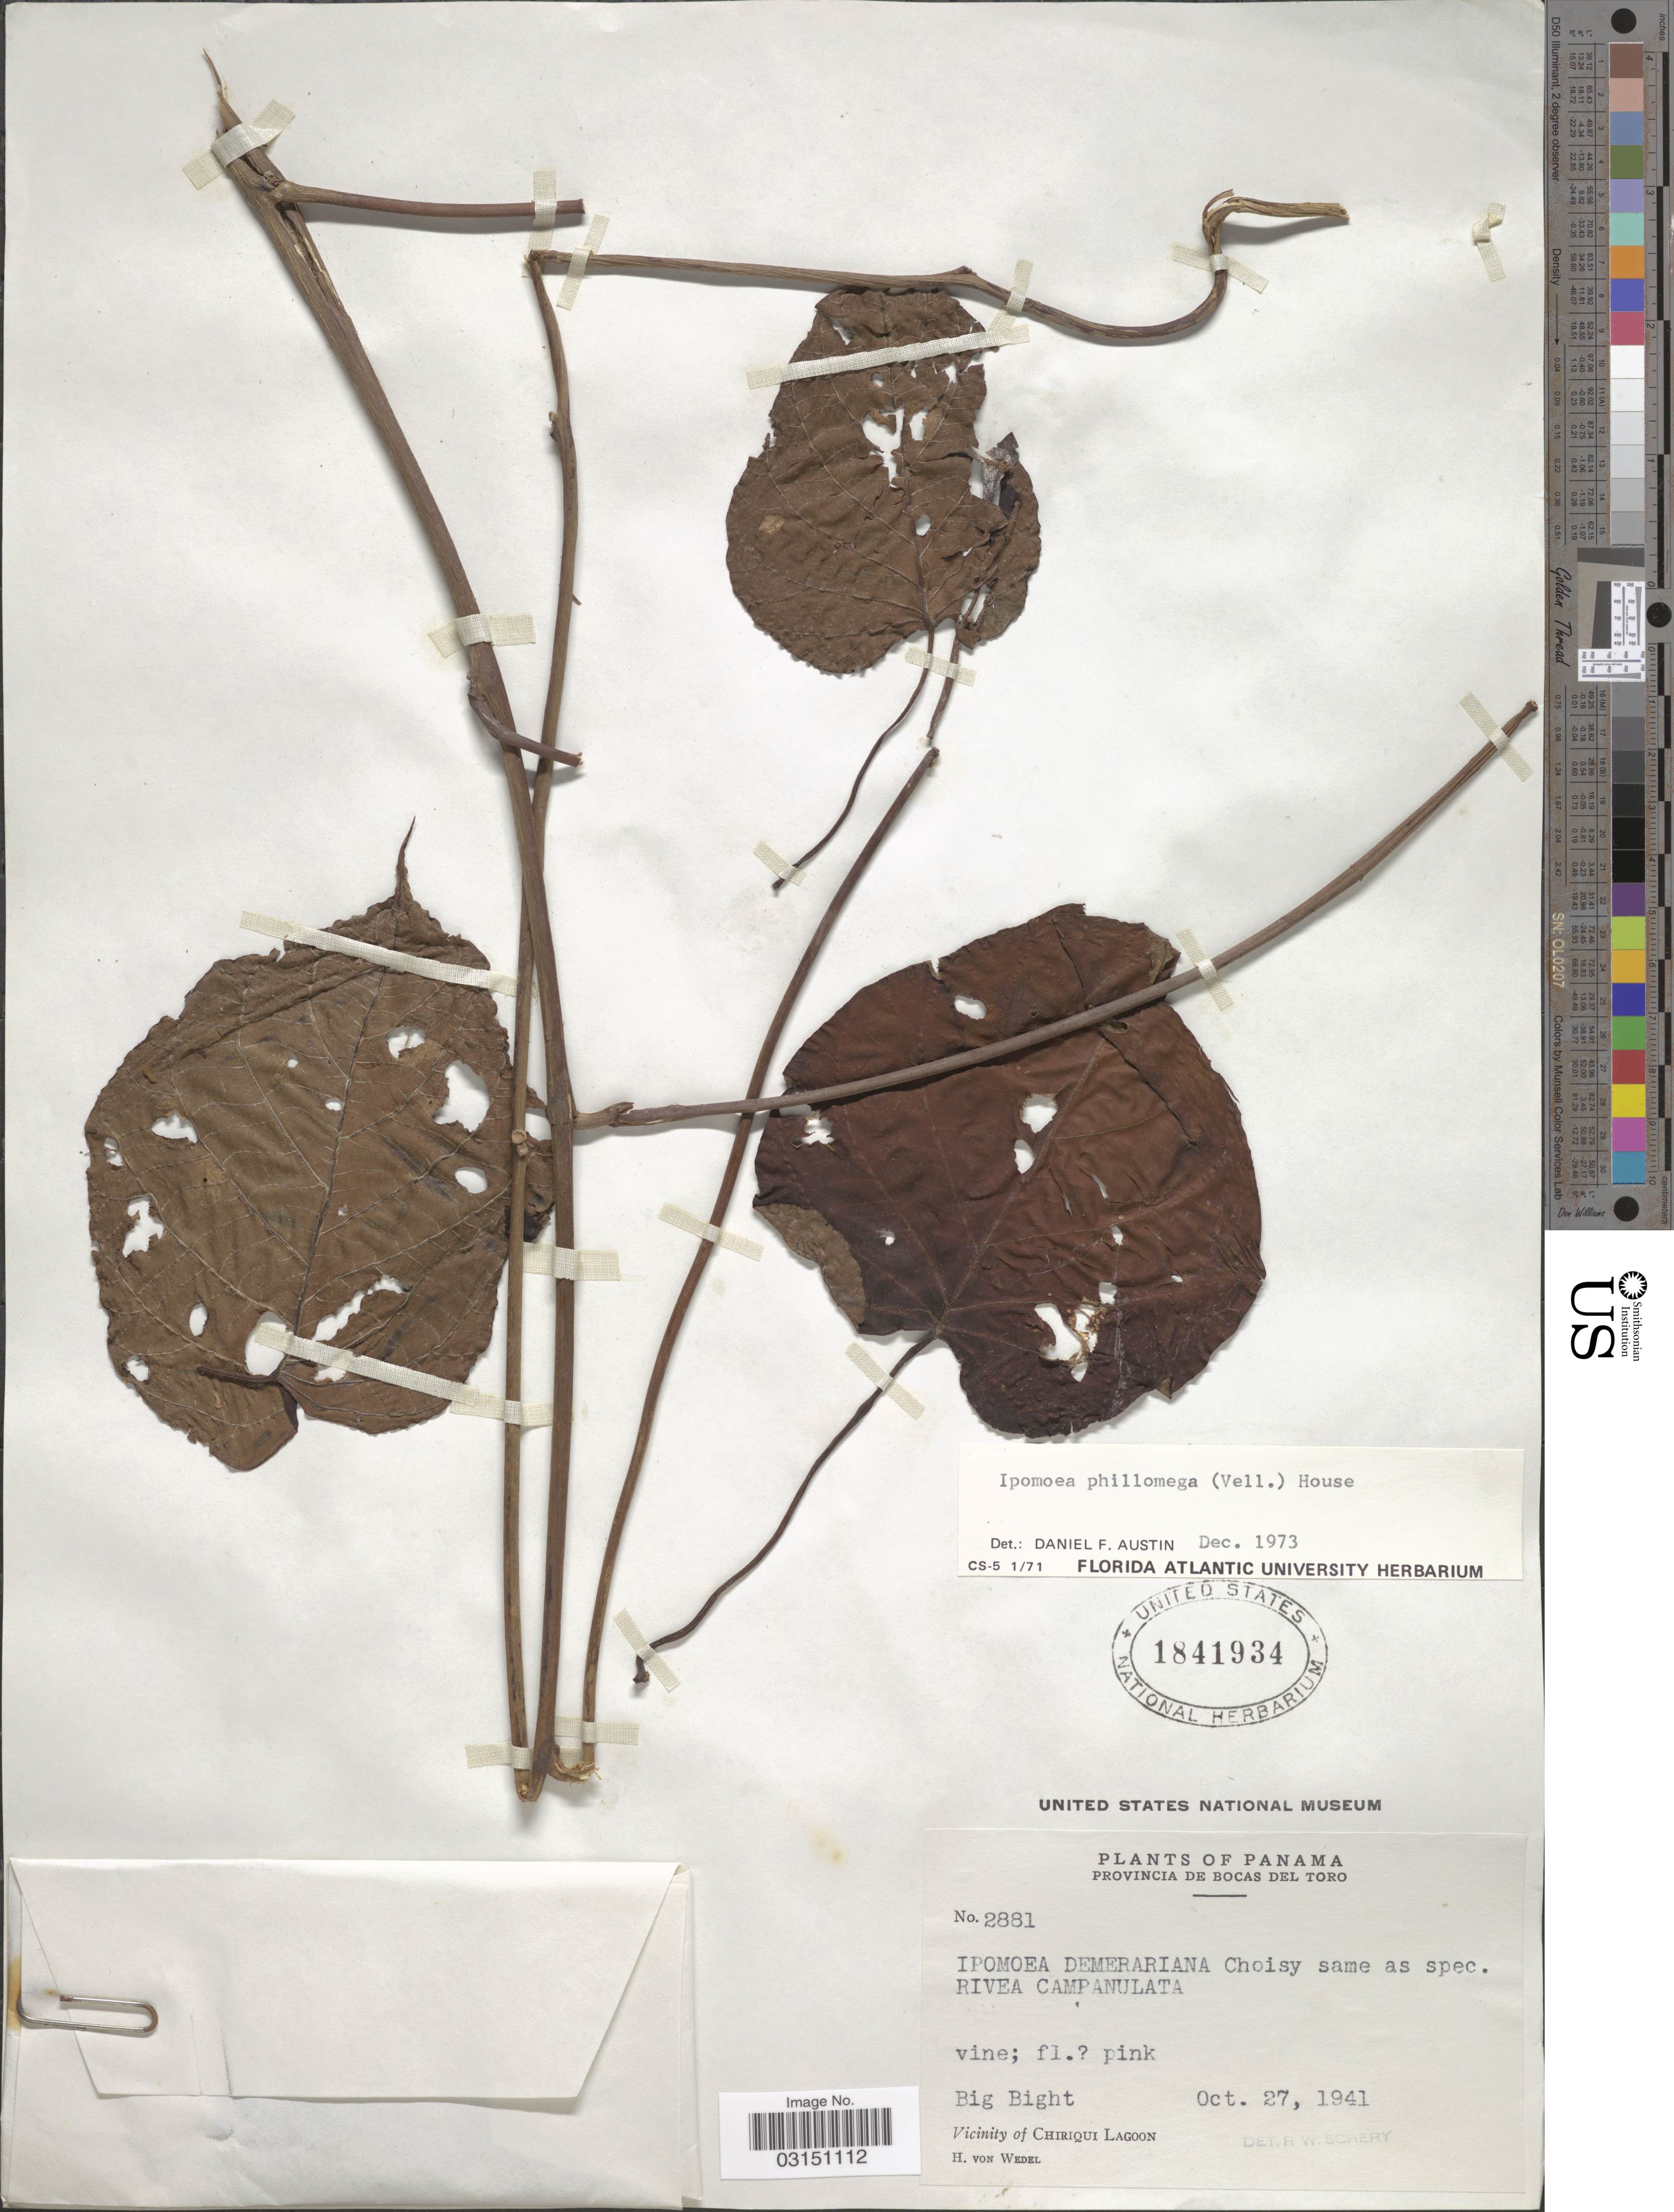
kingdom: Plantae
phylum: Tracheophyta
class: Magnoliopsida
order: Solanales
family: Convolvulaceae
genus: Ipomoea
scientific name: Ipomoea philomega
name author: (Vell.) House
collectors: H. von Wedel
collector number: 2881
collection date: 1941-10-27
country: Panama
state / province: Bocas del Toro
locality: Big Bight, Vicinity of Chiriqui Lagoon.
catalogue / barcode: US 1841934